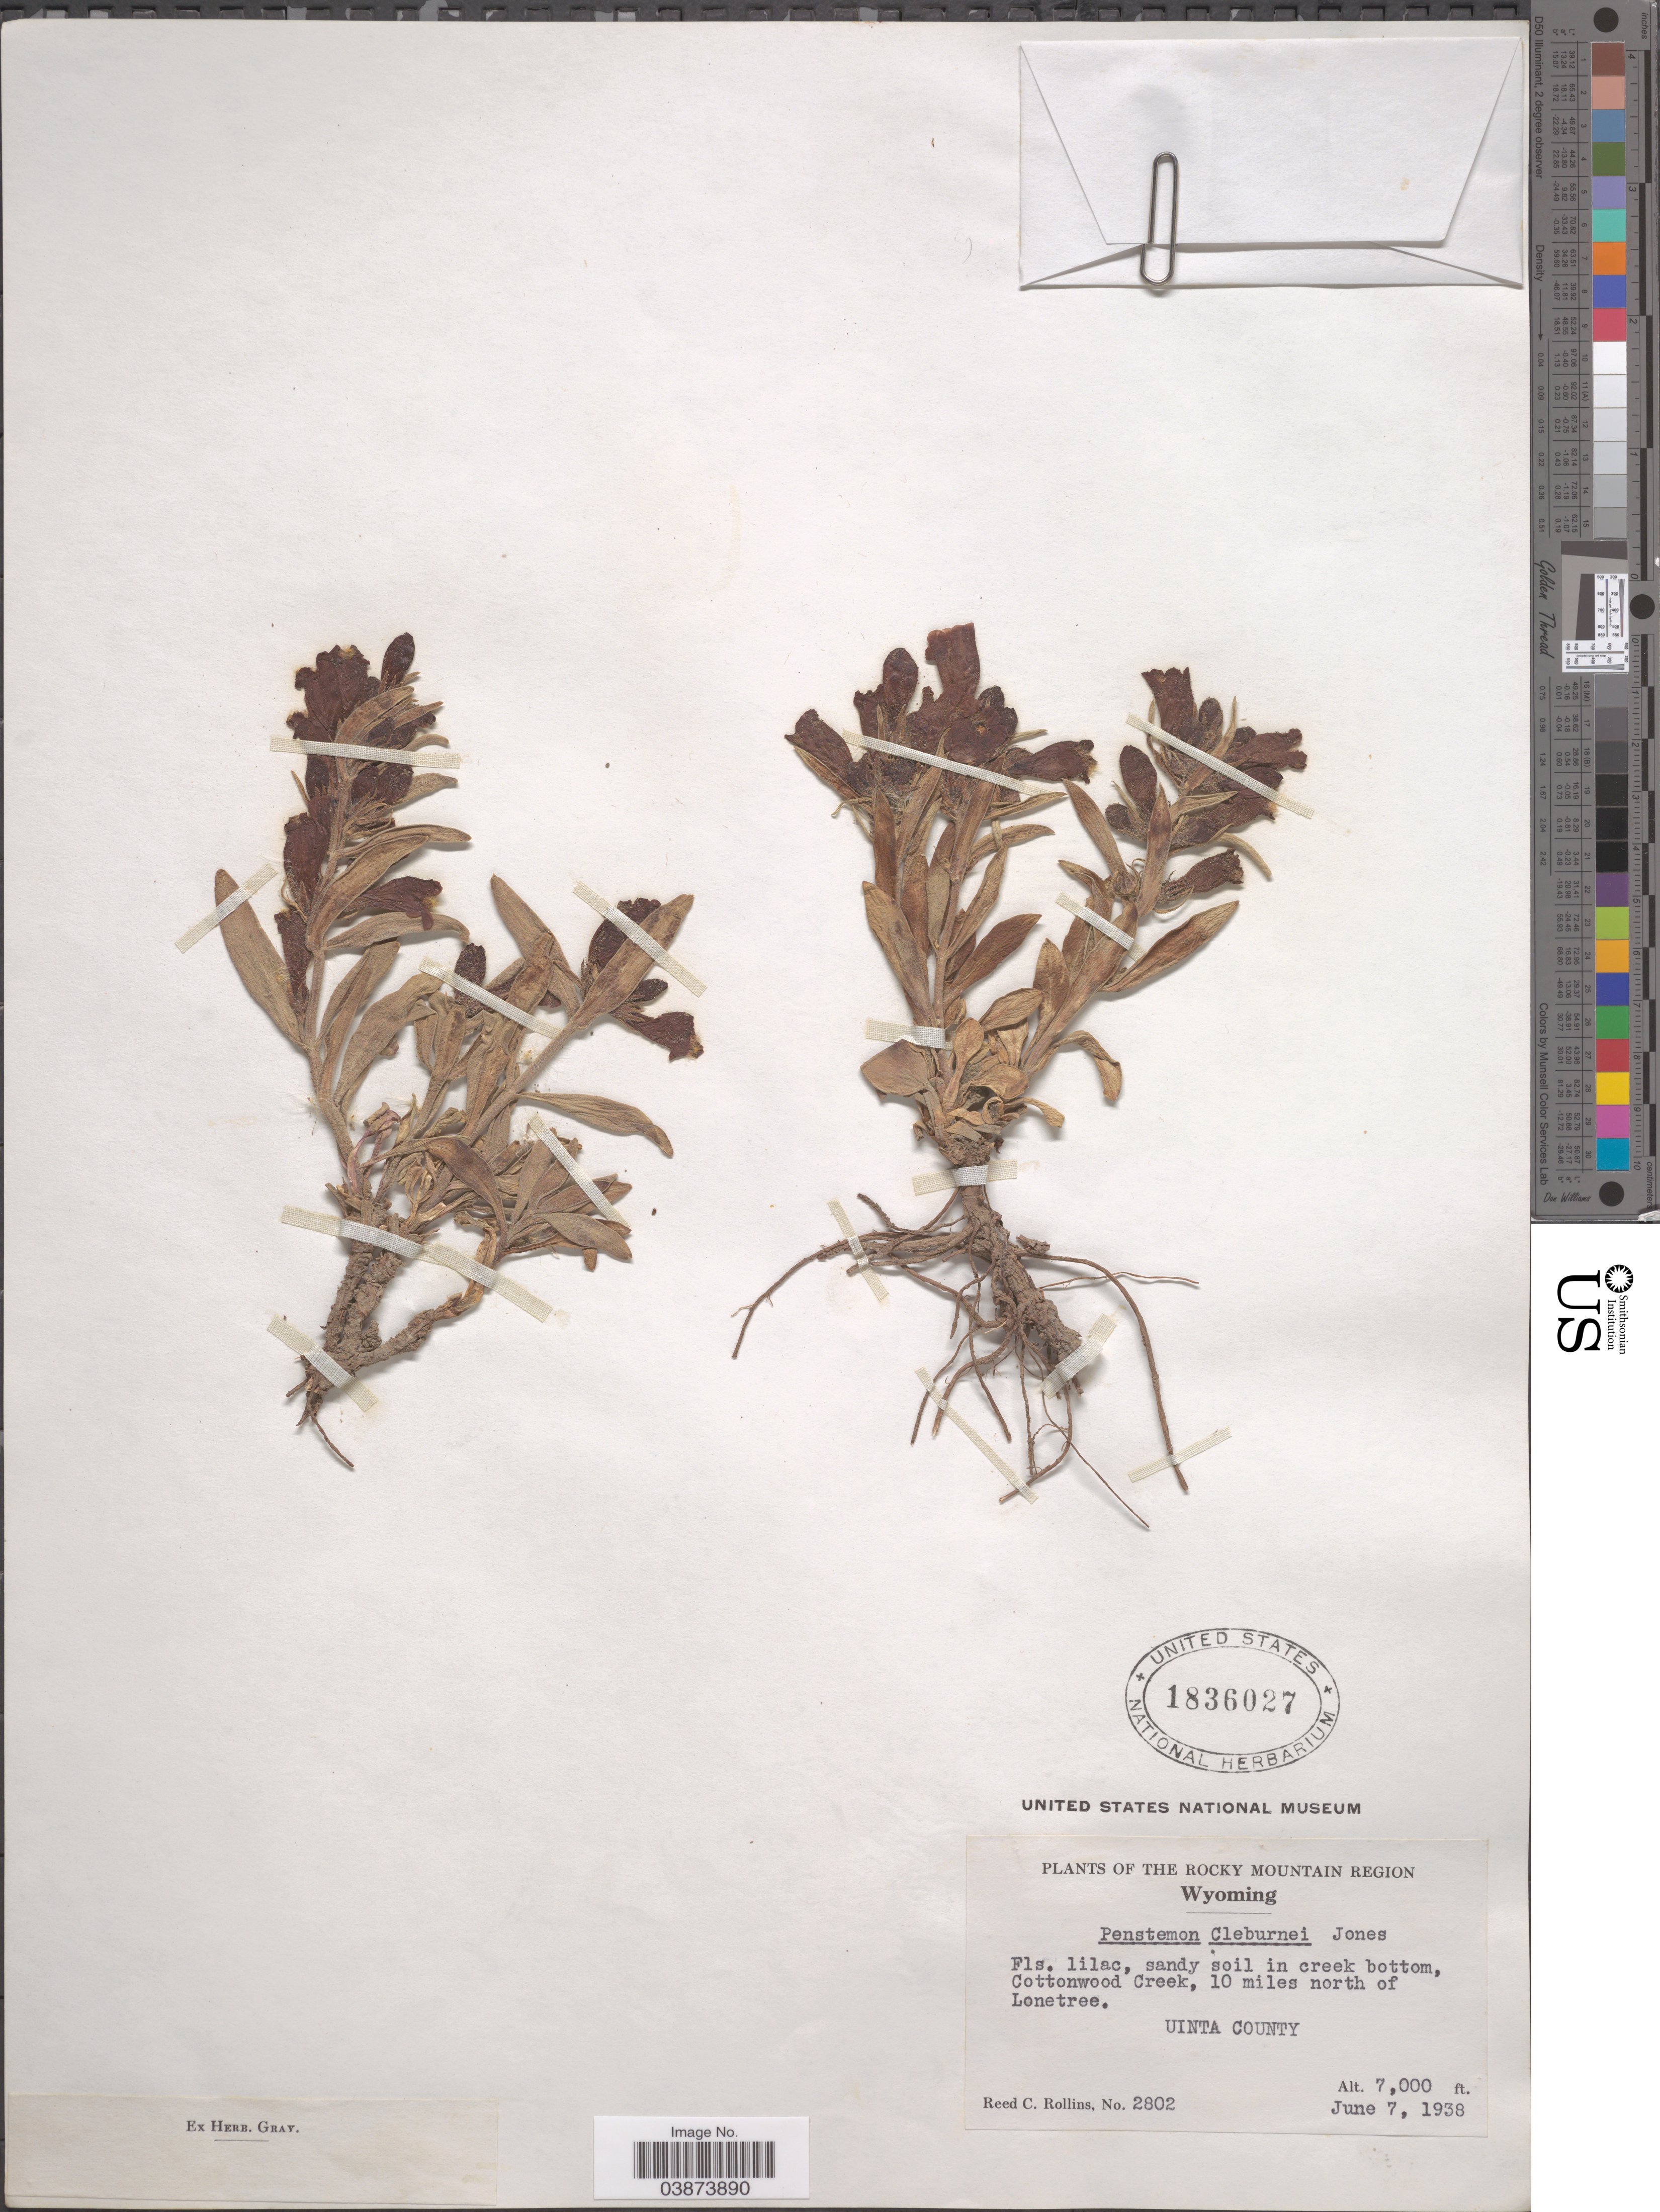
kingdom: Plantae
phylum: Tracheophyta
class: Magnoliopsida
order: Lamiales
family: Plantaginaceae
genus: Penstemon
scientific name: Penstemon cleburnei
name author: M.E. Jones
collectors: R. C. Rollins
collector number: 2802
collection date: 1938-06-07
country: United States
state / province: Wyoming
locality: Cottonwood Creek, 10 miles north of Lonetree. Uinta County.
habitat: sandy soil in creek bottom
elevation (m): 2134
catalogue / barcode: US 1836027